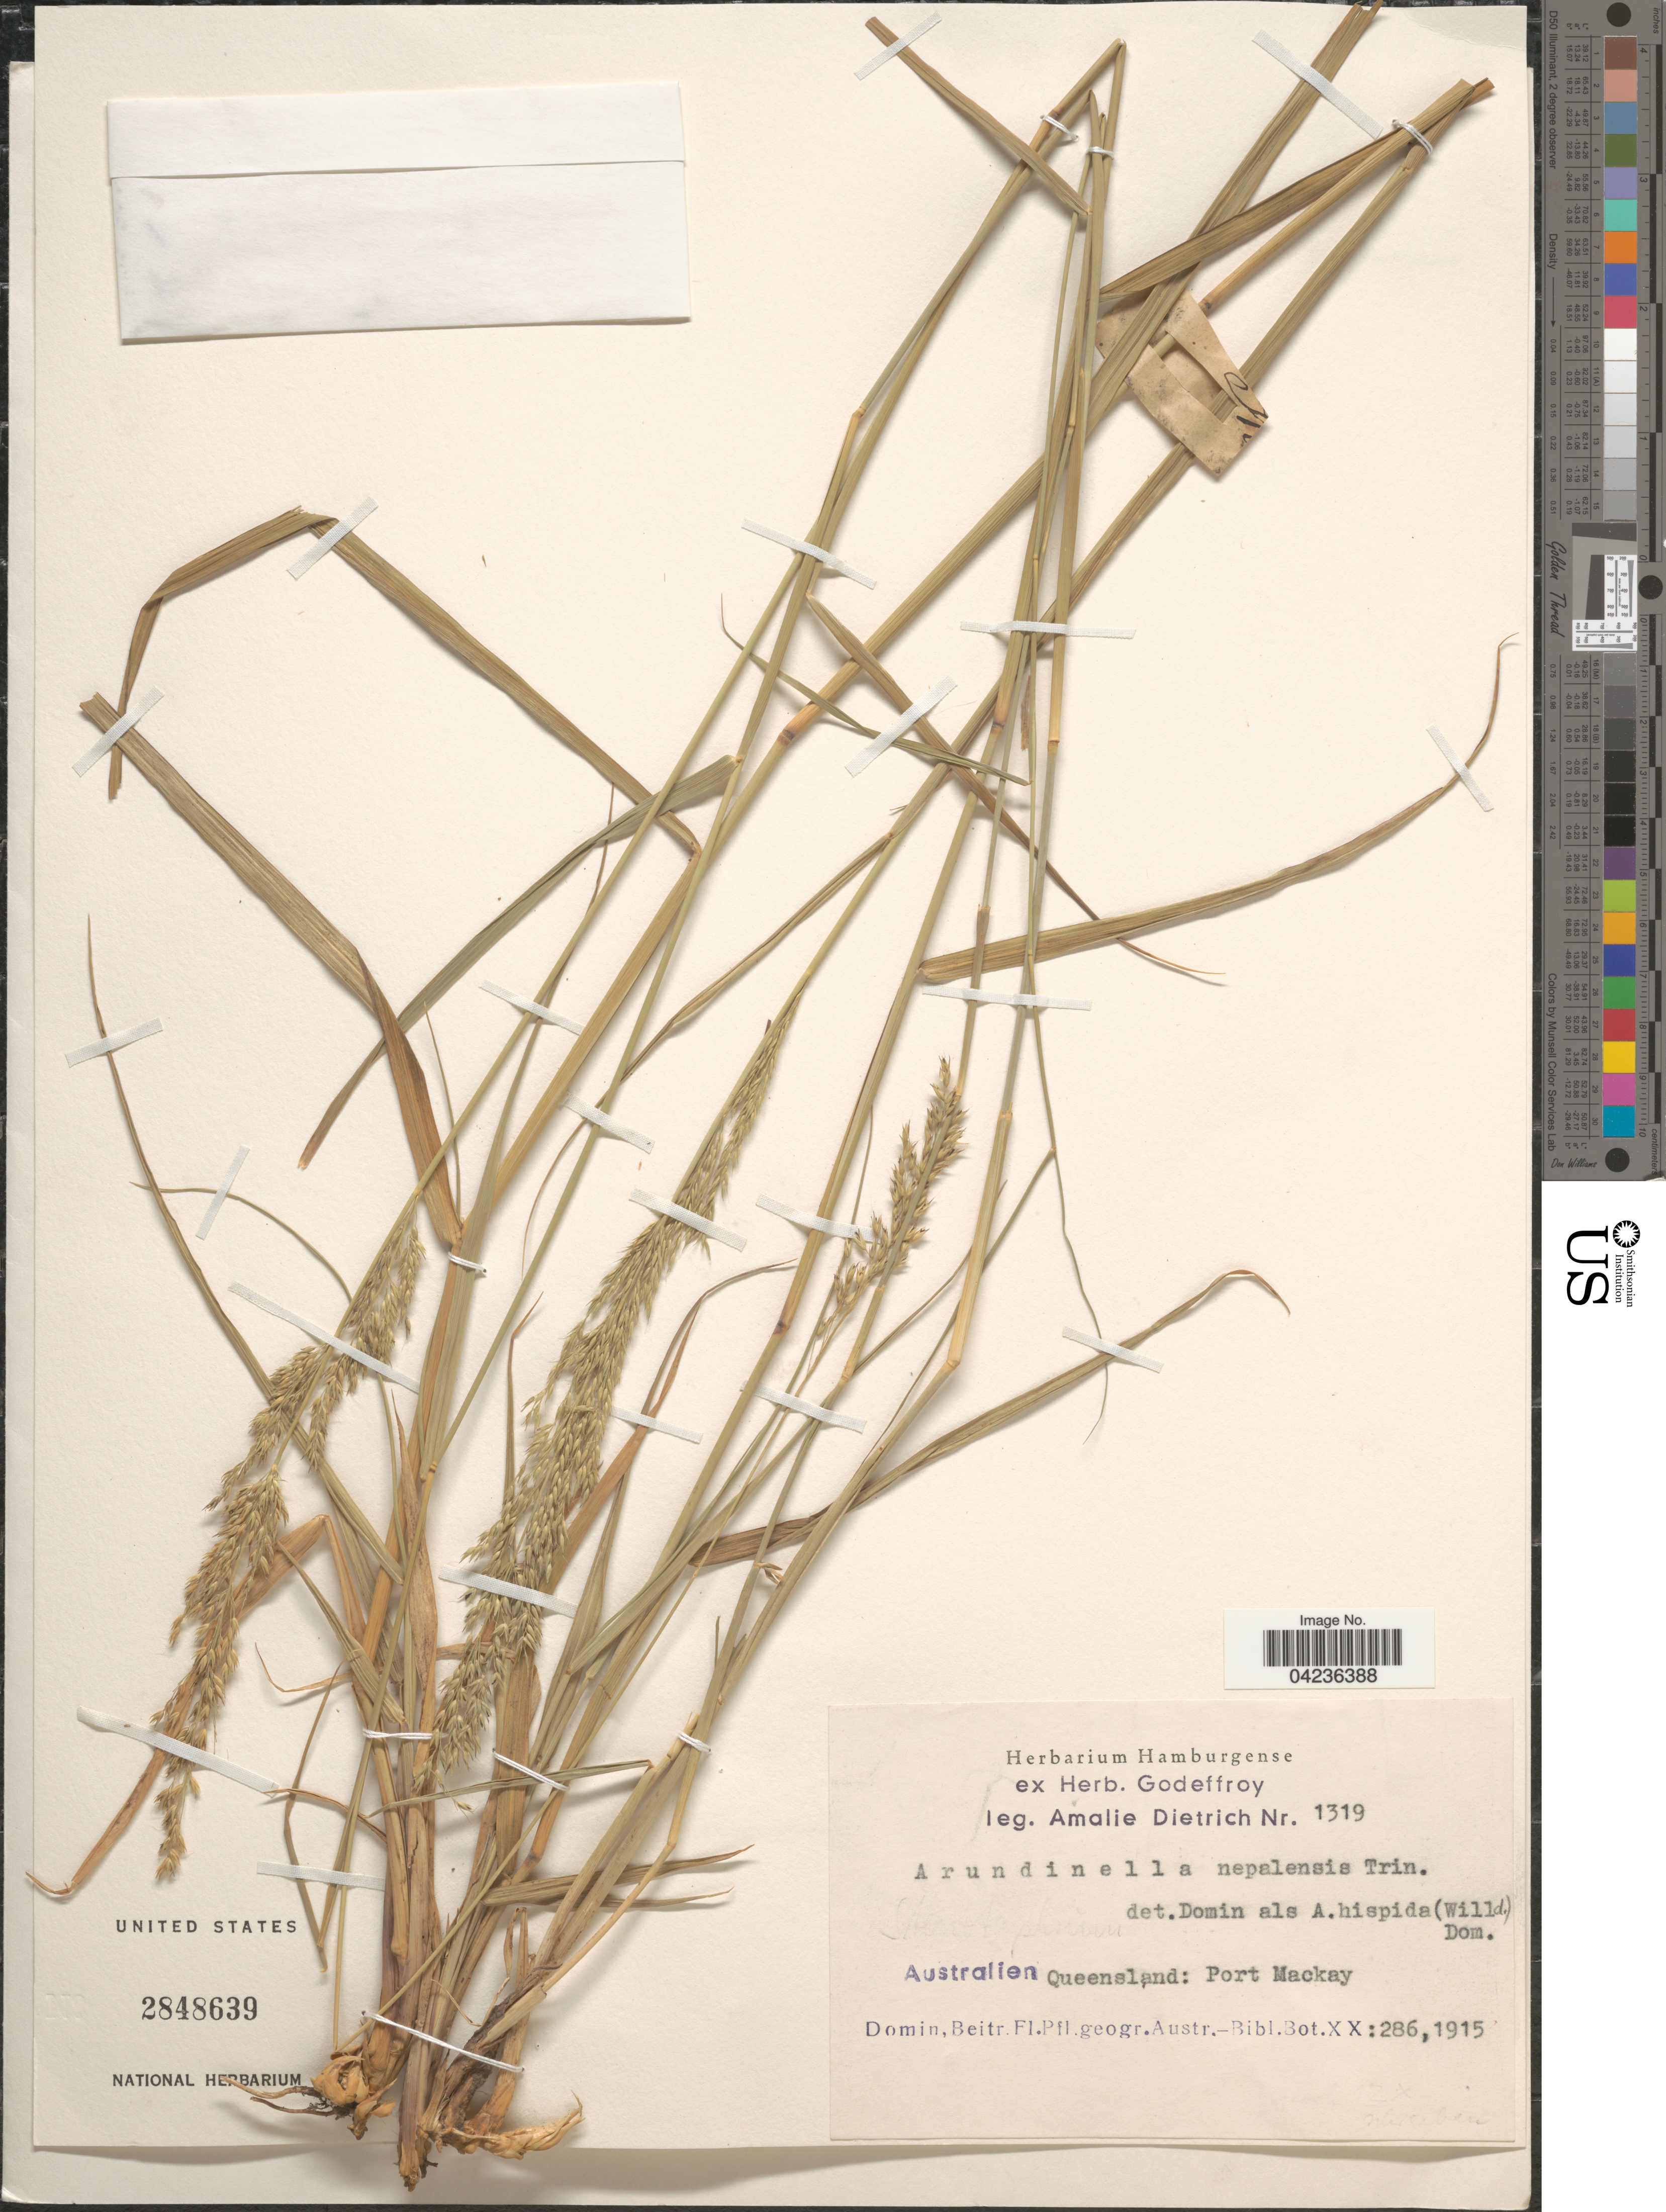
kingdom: Plantae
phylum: Tracheophyta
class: Liliopsida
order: Poales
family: Poaceae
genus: Arundinella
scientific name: Arundinella nepalensis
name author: Trin.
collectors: A. Dietrich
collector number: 1319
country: Australia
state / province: Queensland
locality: Australien Queensland: Port Mackay.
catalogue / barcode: US 2848639